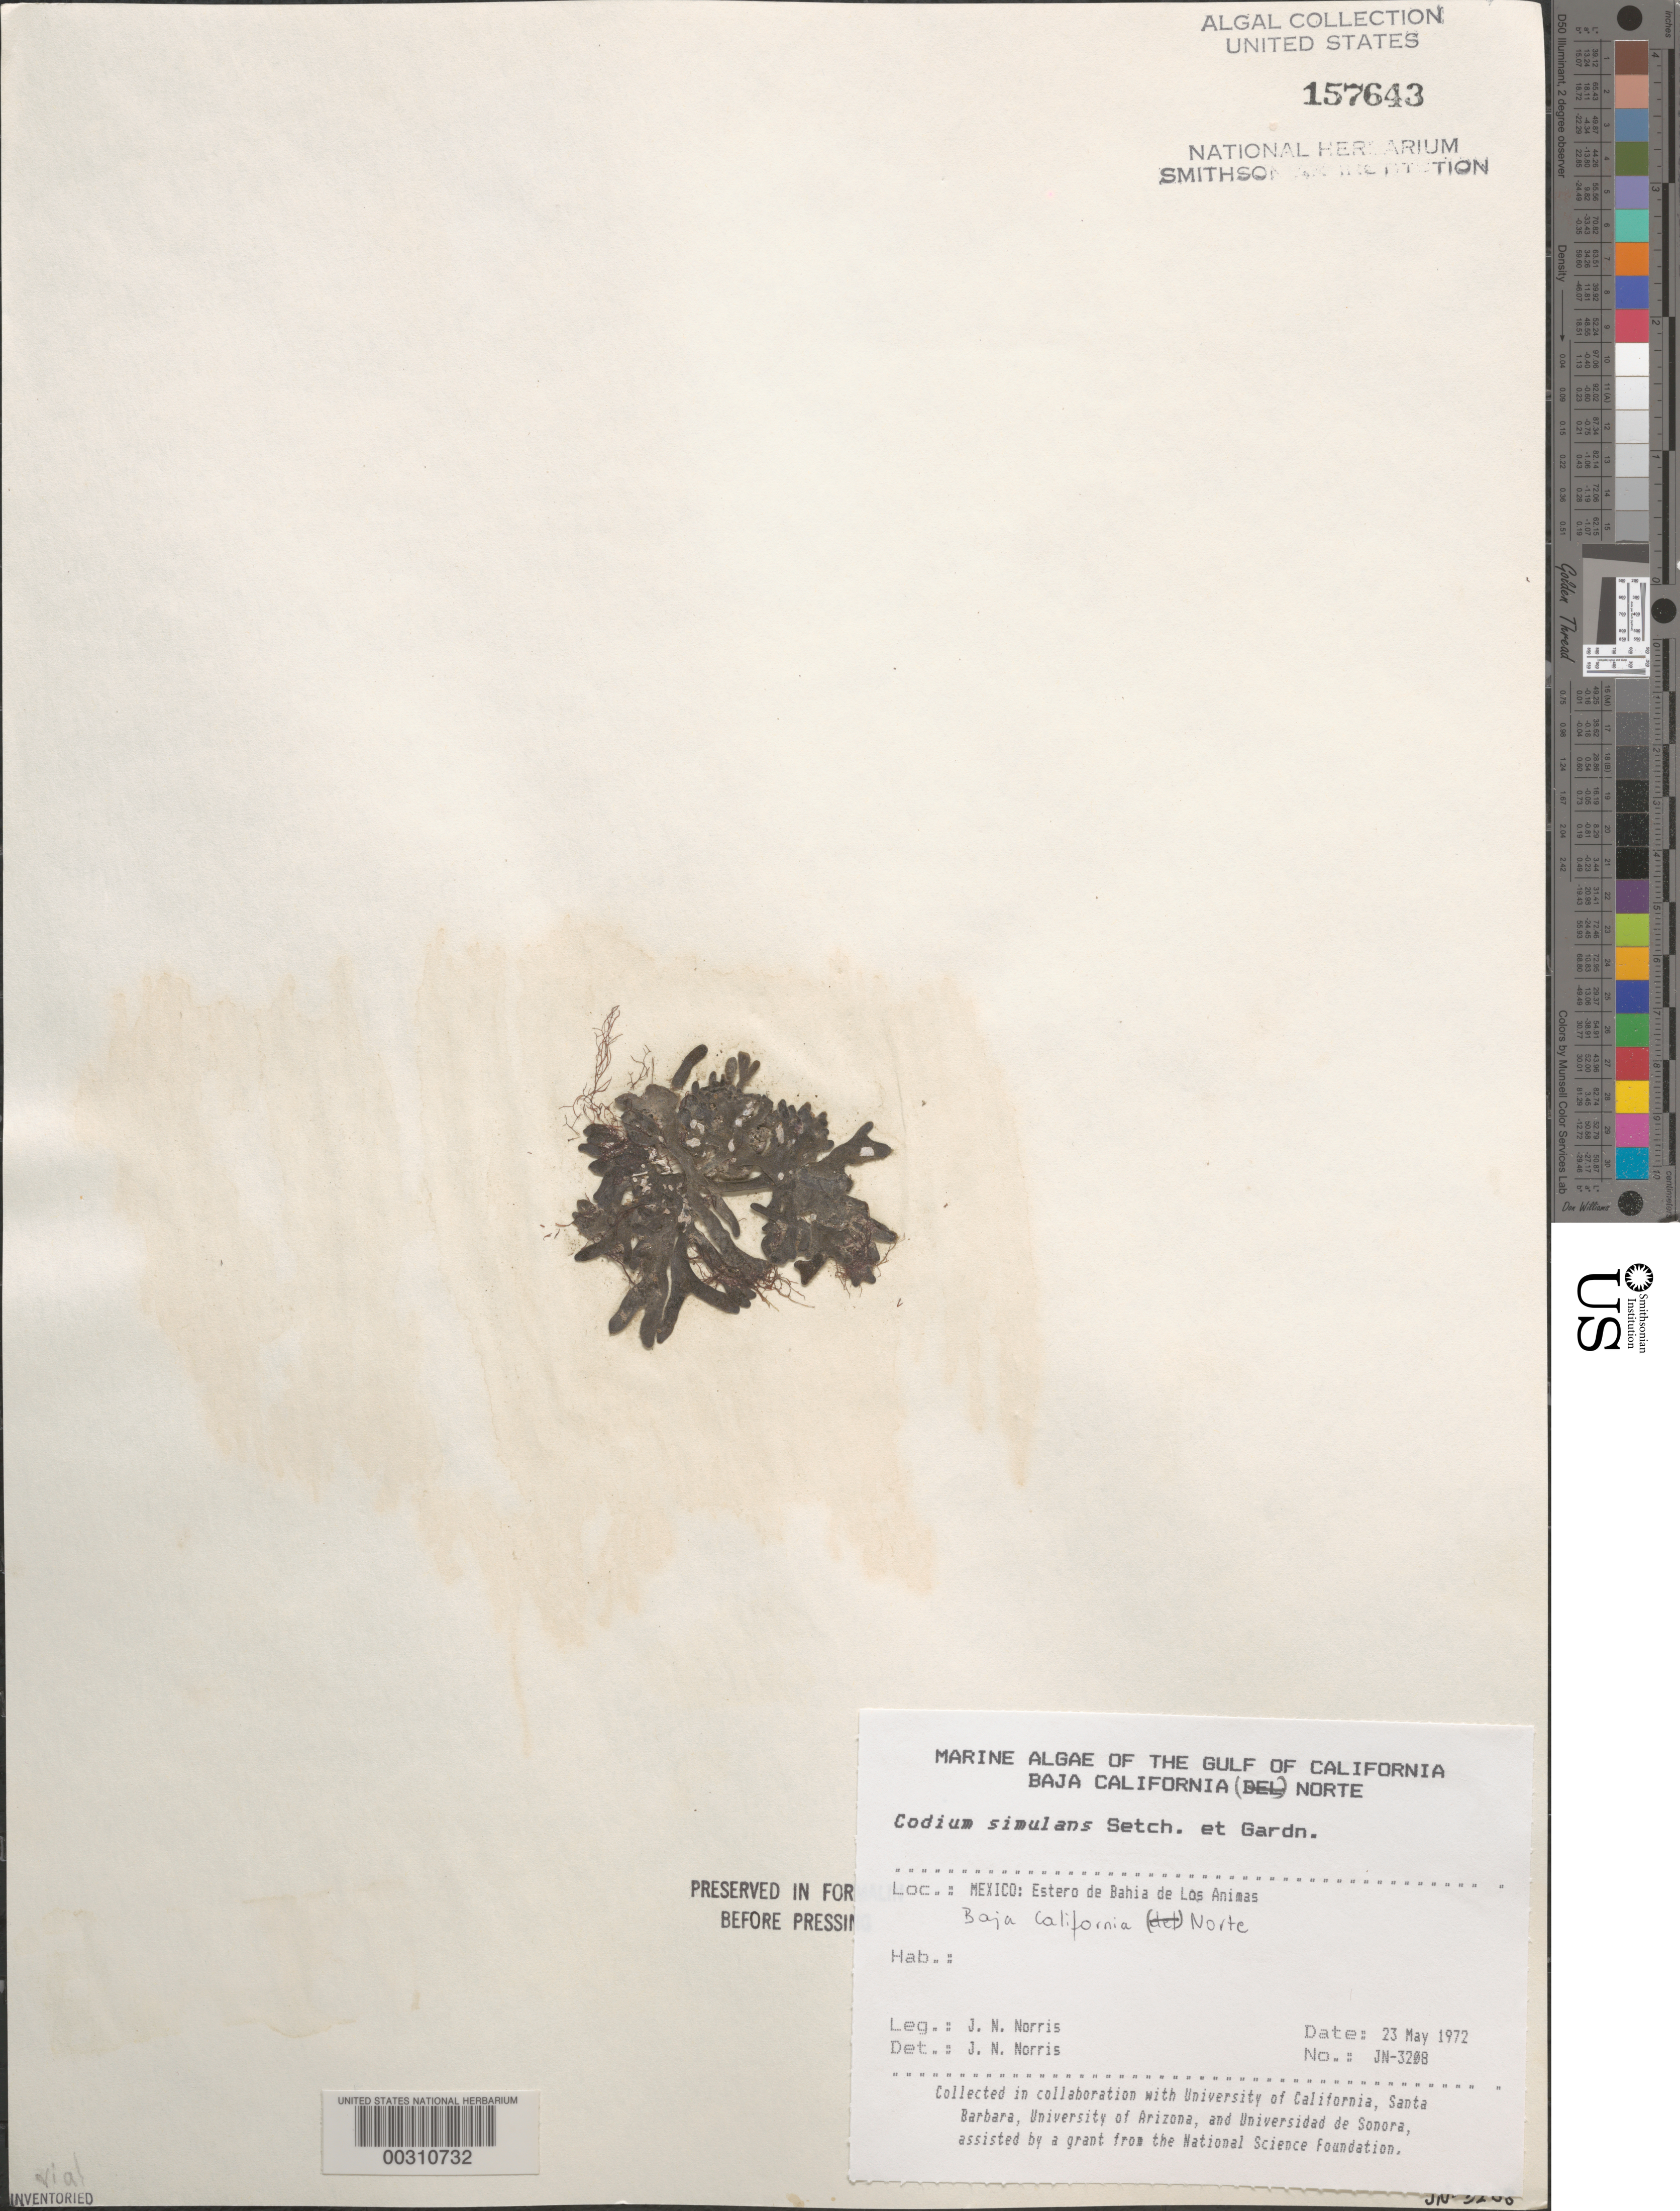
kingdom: Plantae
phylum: Chlorophyta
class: Ulvophyceae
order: Bryopsidales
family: Codiaceae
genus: Codium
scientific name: Codium simulans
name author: Setch. & N.L. Gardner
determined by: Norris, James N.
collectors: J. N. Norris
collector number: JN-3208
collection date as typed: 23 May 1972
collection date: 1972-05-23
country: Mexico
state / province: Baja California Norte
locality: Estero de Bahia de los Animas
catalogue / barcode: US 157643